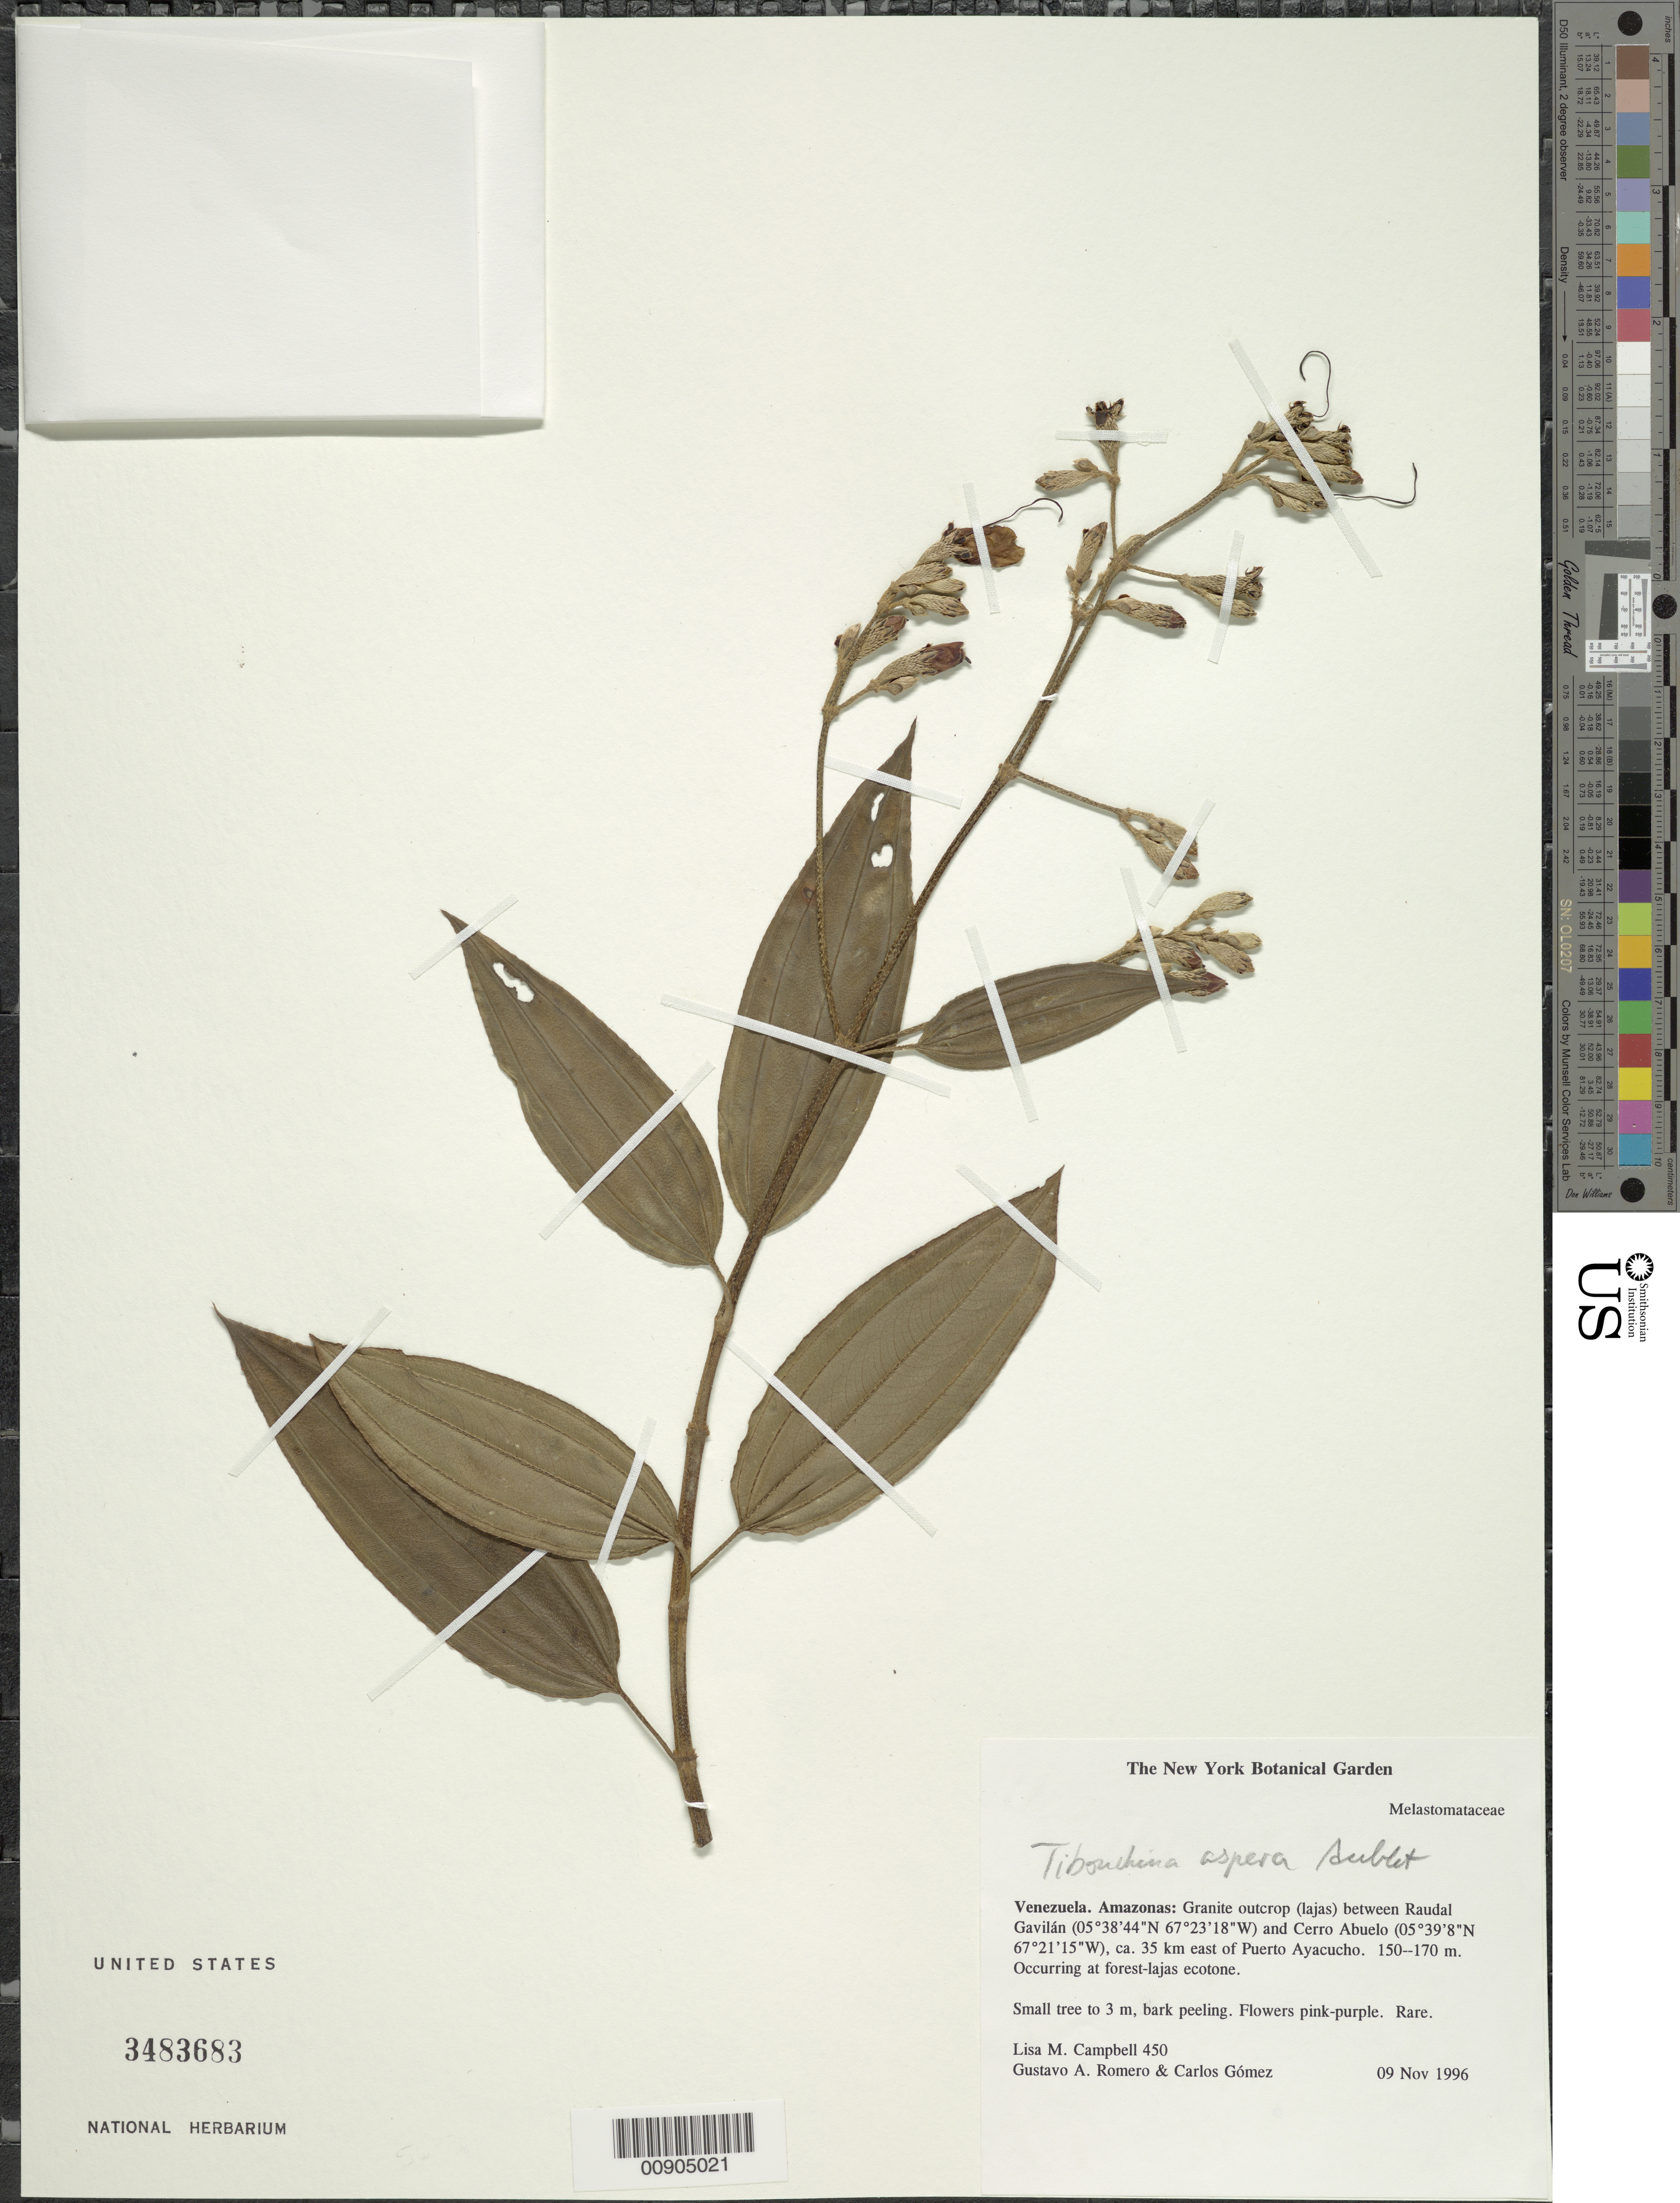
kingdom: Plantae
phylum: Tracheophyta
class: Magnoliopsida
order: Myrtales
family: Melastomataceae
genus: Tibouchina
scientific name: Tibouchina aspera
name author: Aubl.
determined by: Renner, --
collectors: L. M. Campbell, G. A. Romero & C. Gómez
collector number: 450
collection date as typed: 9-Nov-96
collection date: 1996-11-09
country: Venezuela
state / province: Amazonas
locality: Raudal Gavilán to Cerro Abuelo, ca. 35 km E of Puerto Ayacucho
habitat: Forest-lajas ecotone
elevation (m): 150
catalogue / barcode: US 3483683